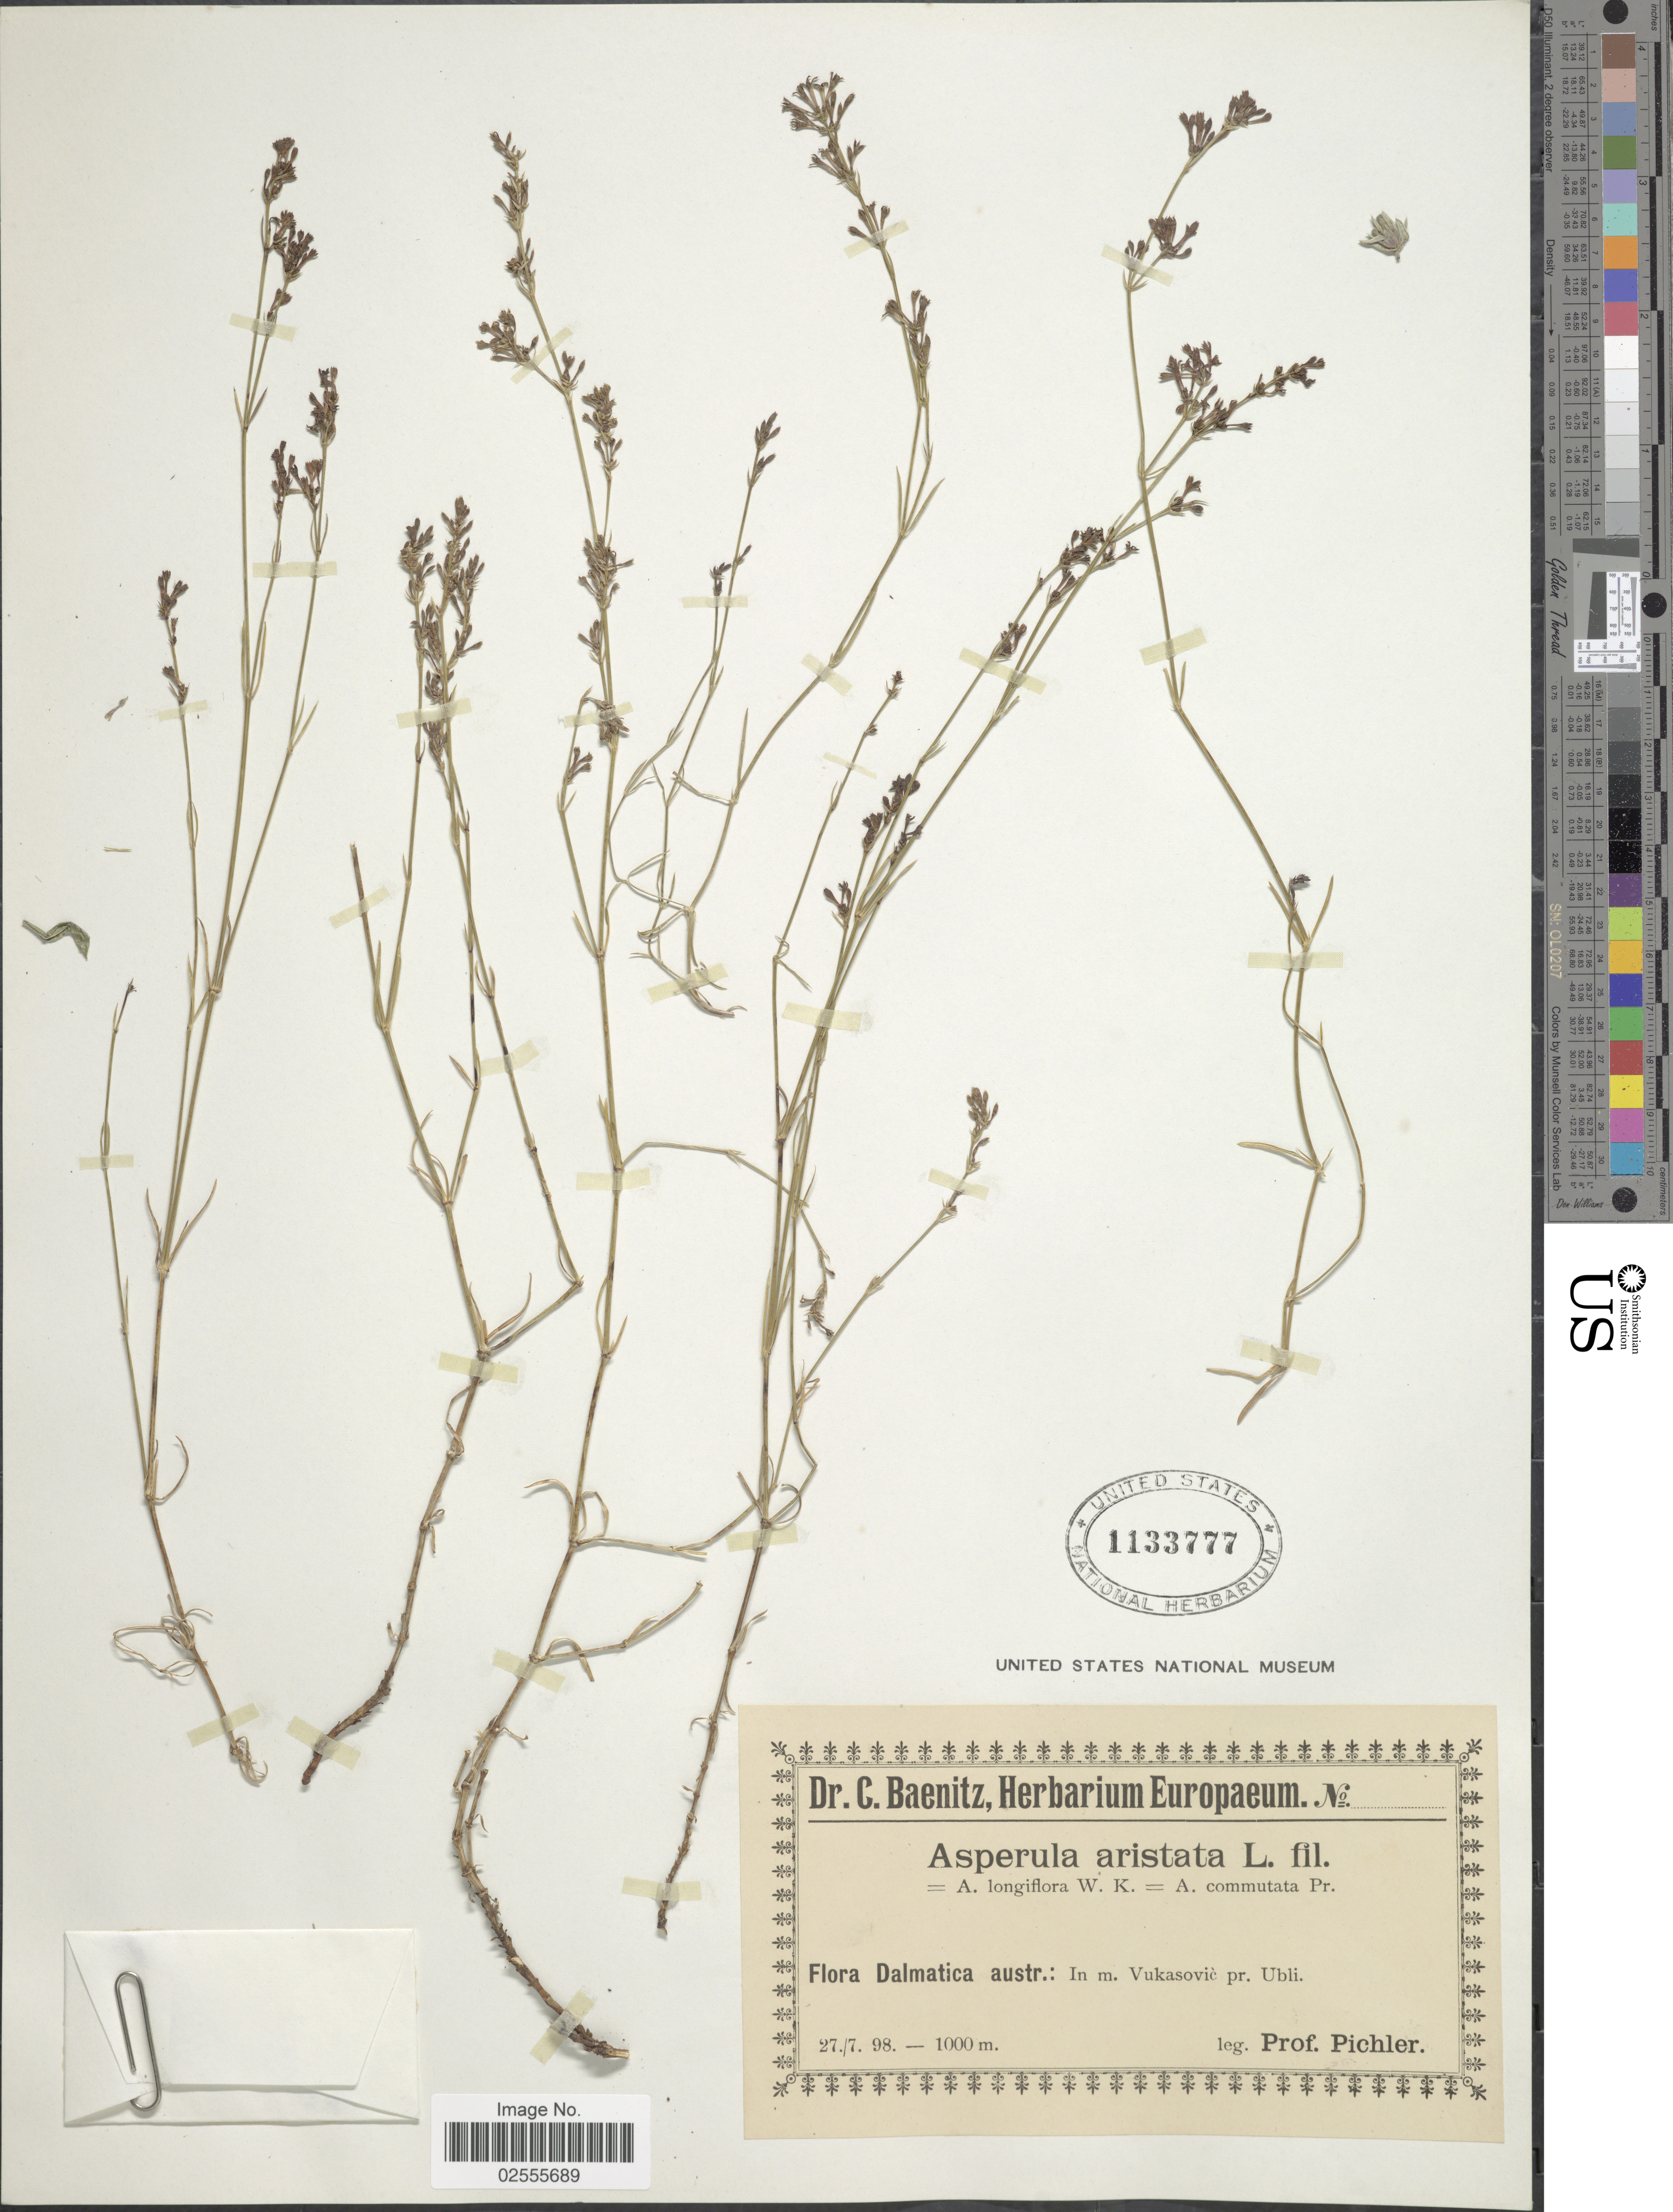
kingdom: Plantae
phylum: Tracheophyta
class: Magnoliopsida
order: Gentianales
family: Rubiaceae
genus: Asperula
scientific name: Asperula aristata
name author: L. f.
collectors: Pichler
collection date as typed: Transcribed d/m/y: 27/7/98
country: Croatia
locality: Dalmatica austr.: In m. Vukasovic pr. Ubli.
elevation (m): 1000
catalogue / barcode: US 1133777